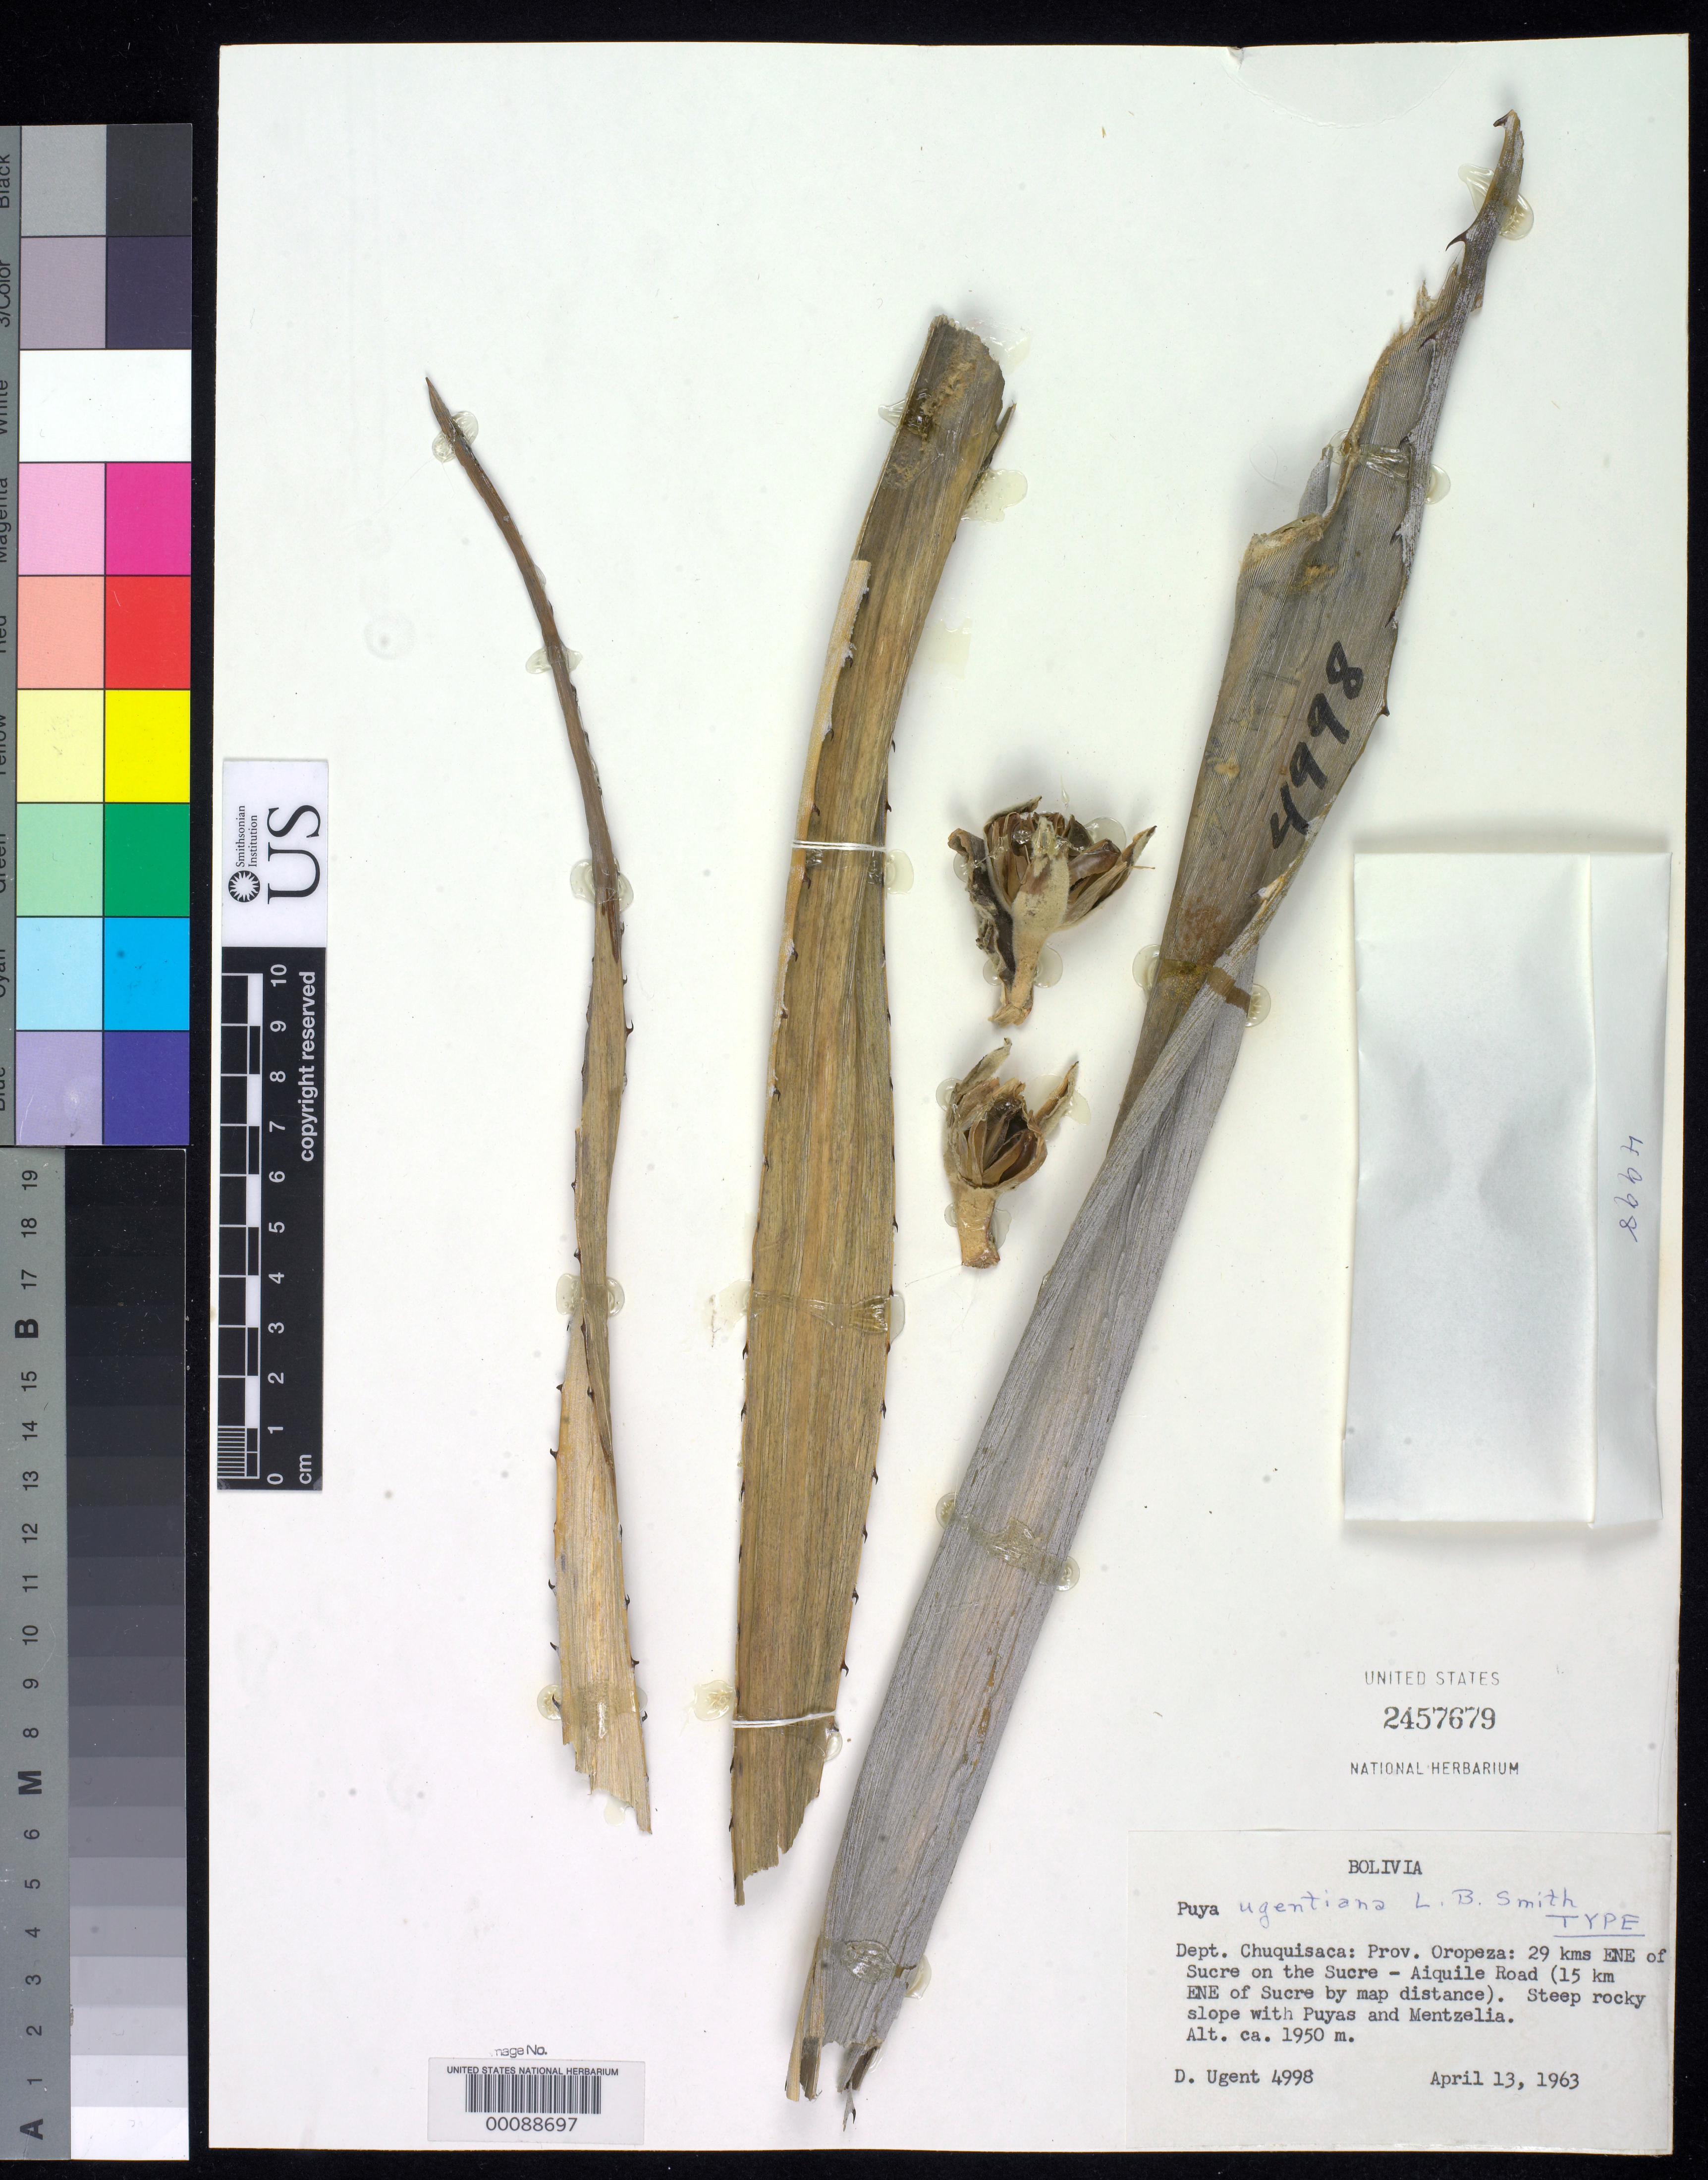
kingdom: Plantae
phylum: Tracheophyta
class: Liliopsida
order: Poales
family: Bromeliaceae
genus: Puya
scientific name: Puya ugentiana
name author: L.B. Sm.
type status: Holotype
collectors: D. Ugent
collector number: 4998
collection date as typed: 13 Apr 1963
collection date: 1963-04-13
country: Bolivia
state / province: Sucre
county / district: Oropeza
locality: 29 km ENE of Sucre on the Sucre-Aiquile Road.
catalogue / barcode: US 2457679